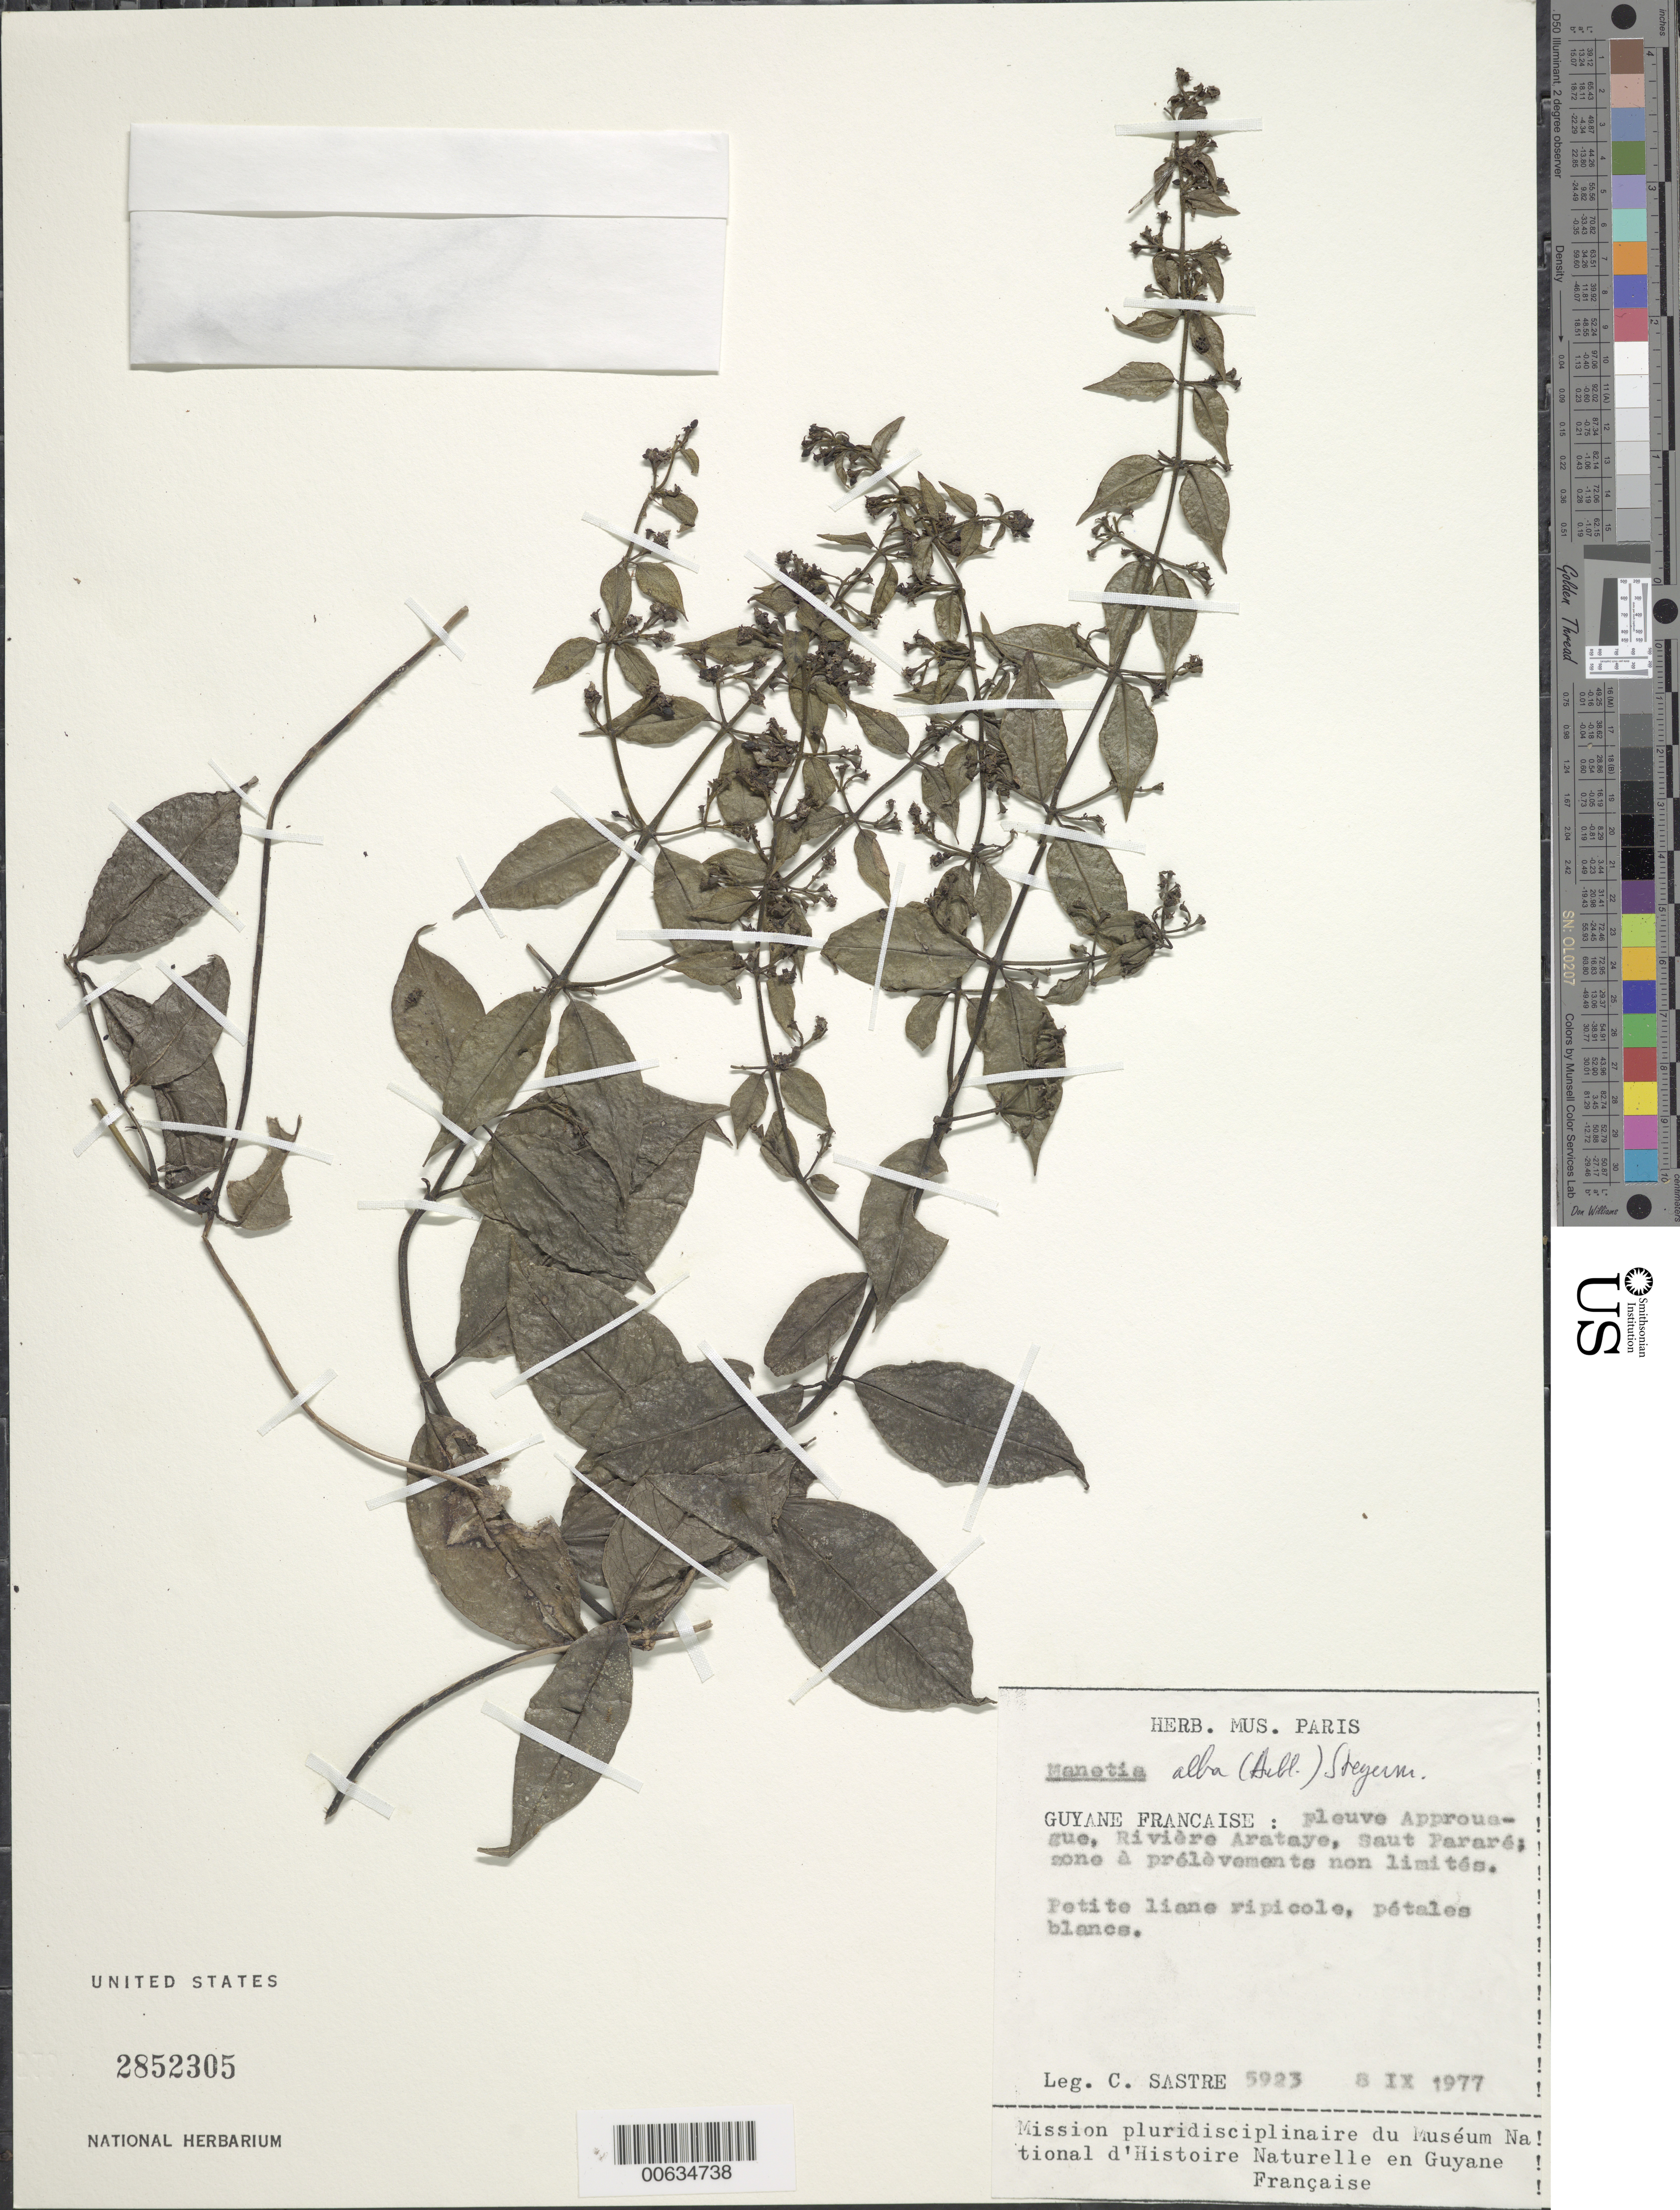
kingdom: Plantae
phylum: Tracheophyta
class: Magnoliopsida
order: Gentianales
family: Rubiaceae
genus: Manettia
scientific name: Manettia alba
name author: (Aubl.) Wernham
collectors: C. H. L. Sastre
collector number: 5923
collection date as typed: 8-Sep-77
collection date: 1977-09-08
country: French Guiana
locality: Saut Pararé, Rivière Arataye, Fleuve Approuague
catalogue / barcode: US 2852305